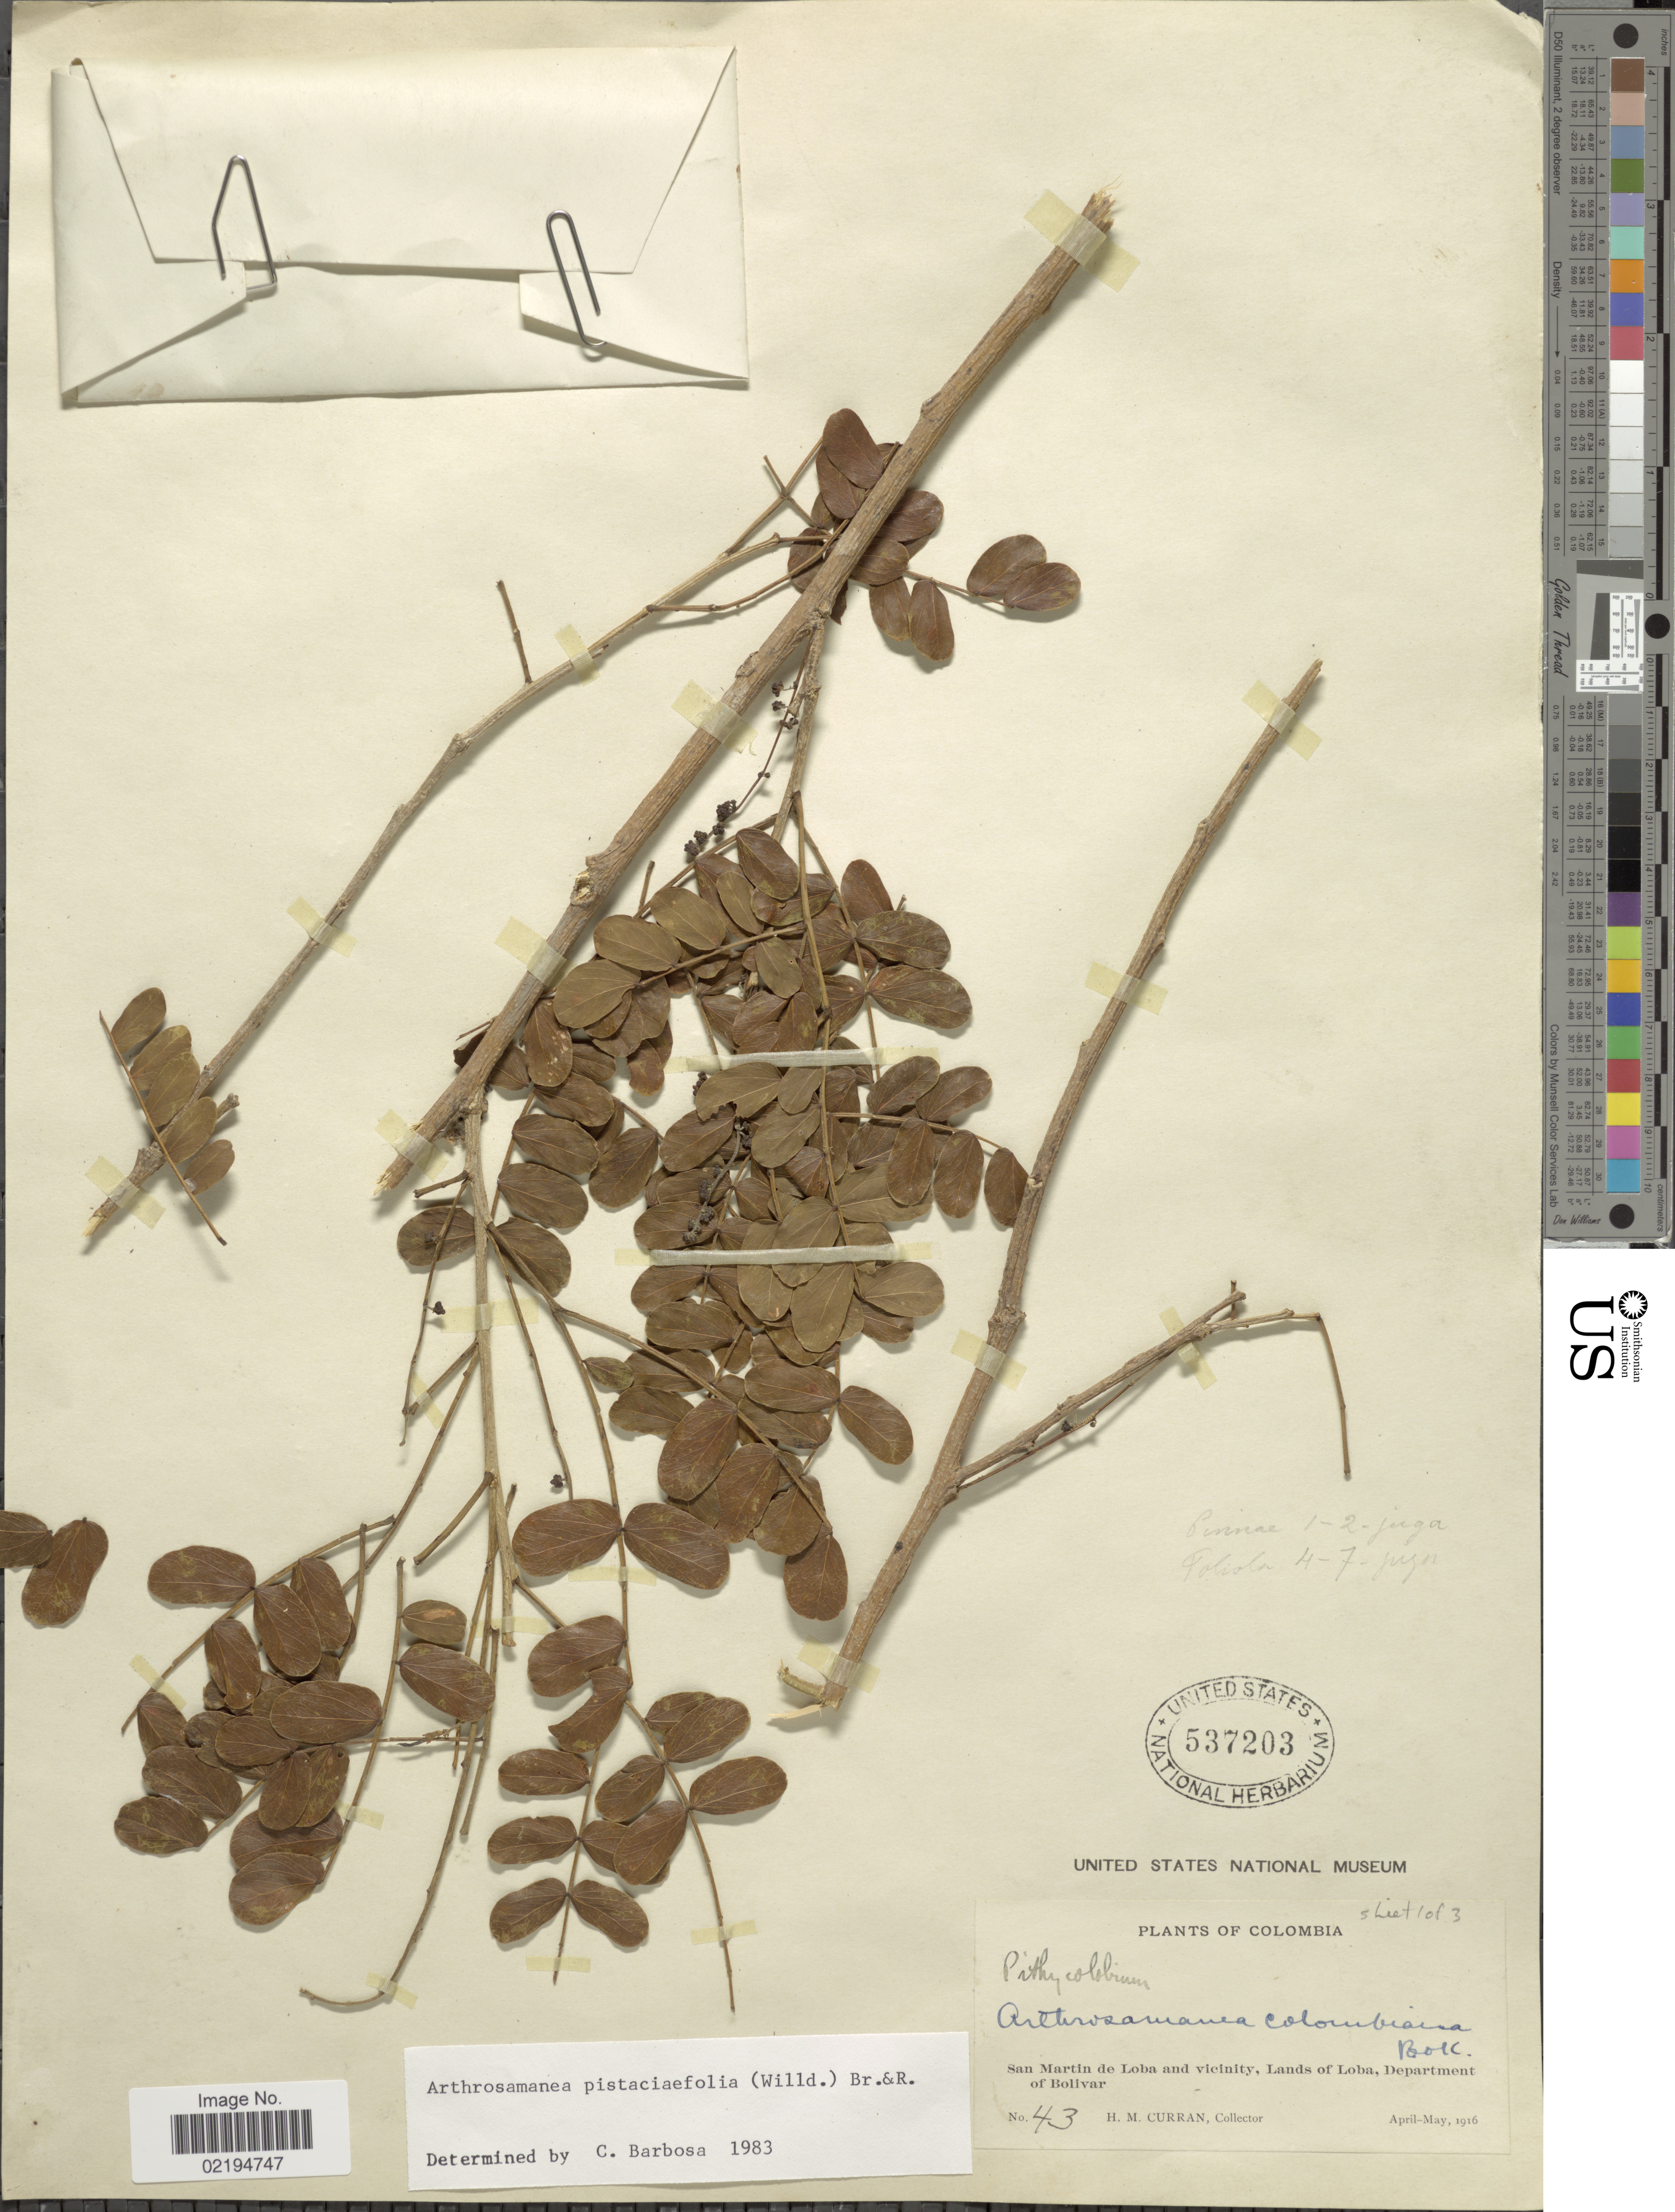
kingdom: Plantae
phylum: Tracheophyta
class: Magnoliopsida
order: Fabales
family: Fabaceae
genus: Pseudalbizzia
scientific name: Pseudalbizzia pistaciifolia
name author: (Willd.) Koenen & Duno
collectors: H. M. Curran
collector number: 43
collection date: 1916-04/1916-05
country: Colombia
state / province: Bolívar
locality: San Martin de Loba and vicinity, Lands of Loba.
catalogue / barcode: US 537203